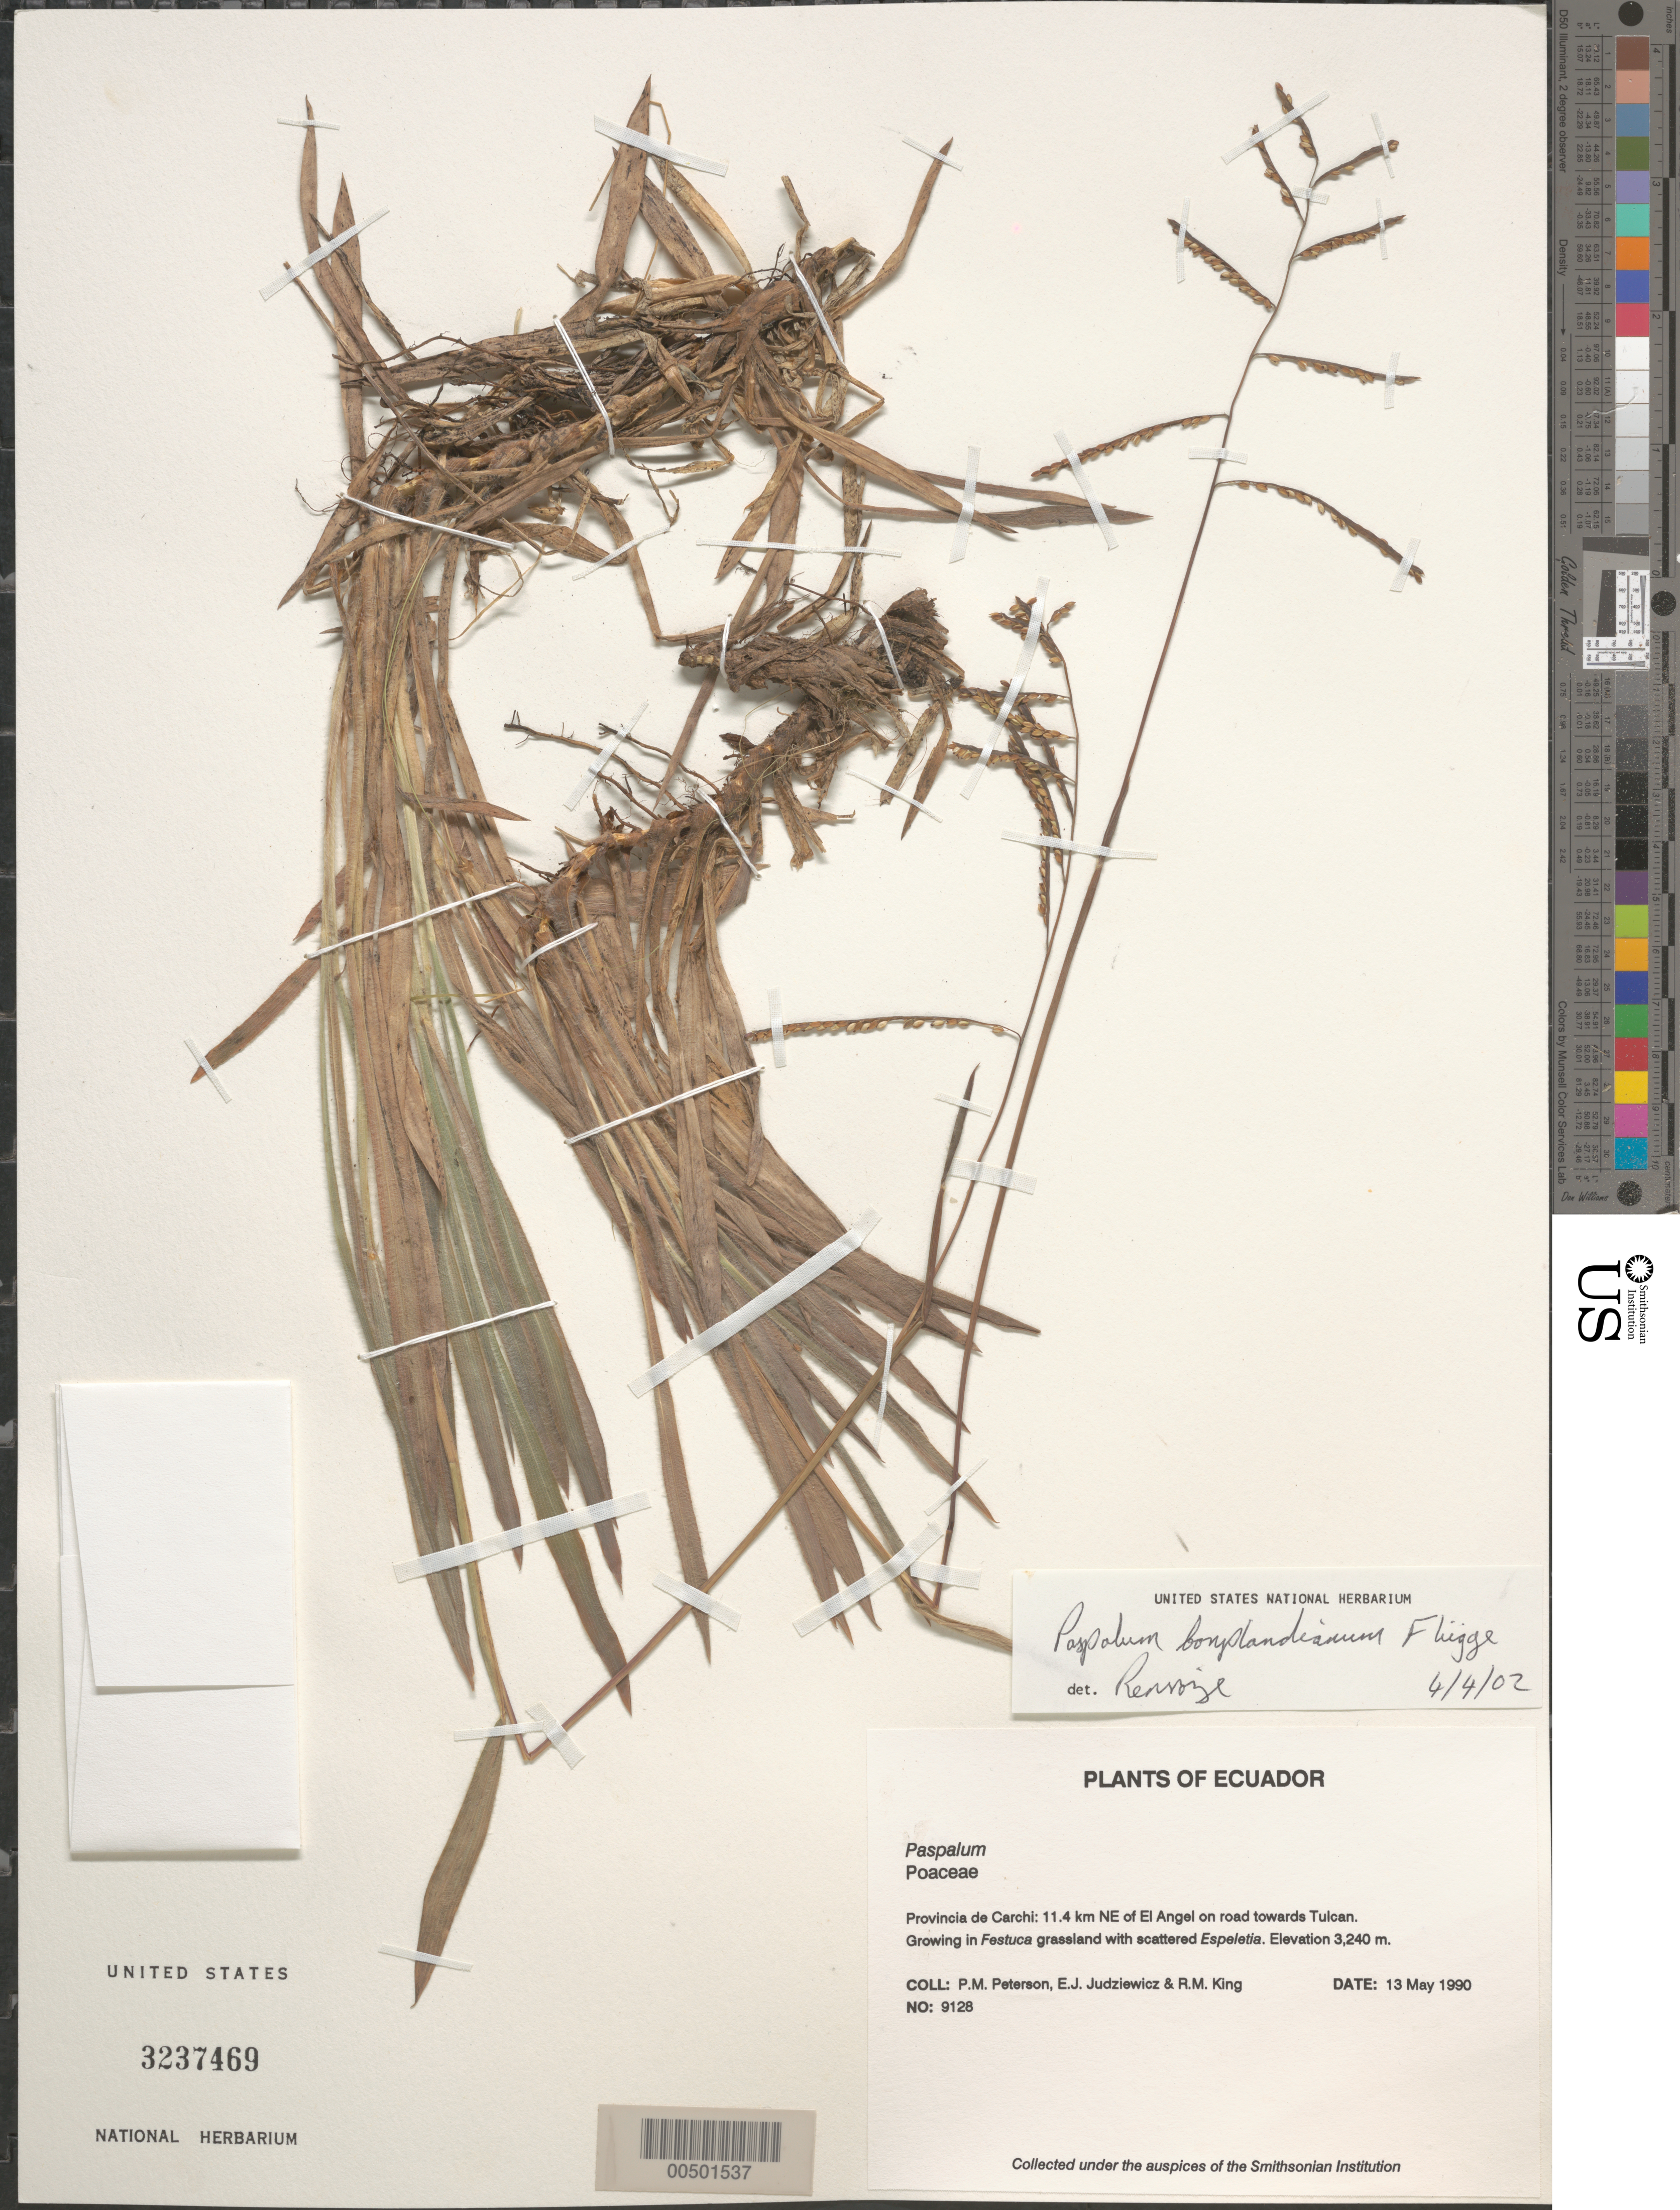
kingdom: Plantae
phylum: Tracheophyta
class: Liliopsida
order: Poales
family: Poaceae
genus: Paspalum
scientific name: Paspalum bonplandianum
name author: Flüggé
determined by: Renvoize, S. A.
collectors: P. M. Peterson, E. J. Judziewicz & R. M. King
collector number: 09128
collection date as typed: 13 May 1990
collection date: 1990-05-13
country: Ecuador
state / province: Carchi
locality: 11.4 km NE of El Angel on road towards Tulcan.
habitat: Growing in Festuca grassland with scattered Espeletia.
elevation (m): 3240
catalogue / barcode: US 3237469